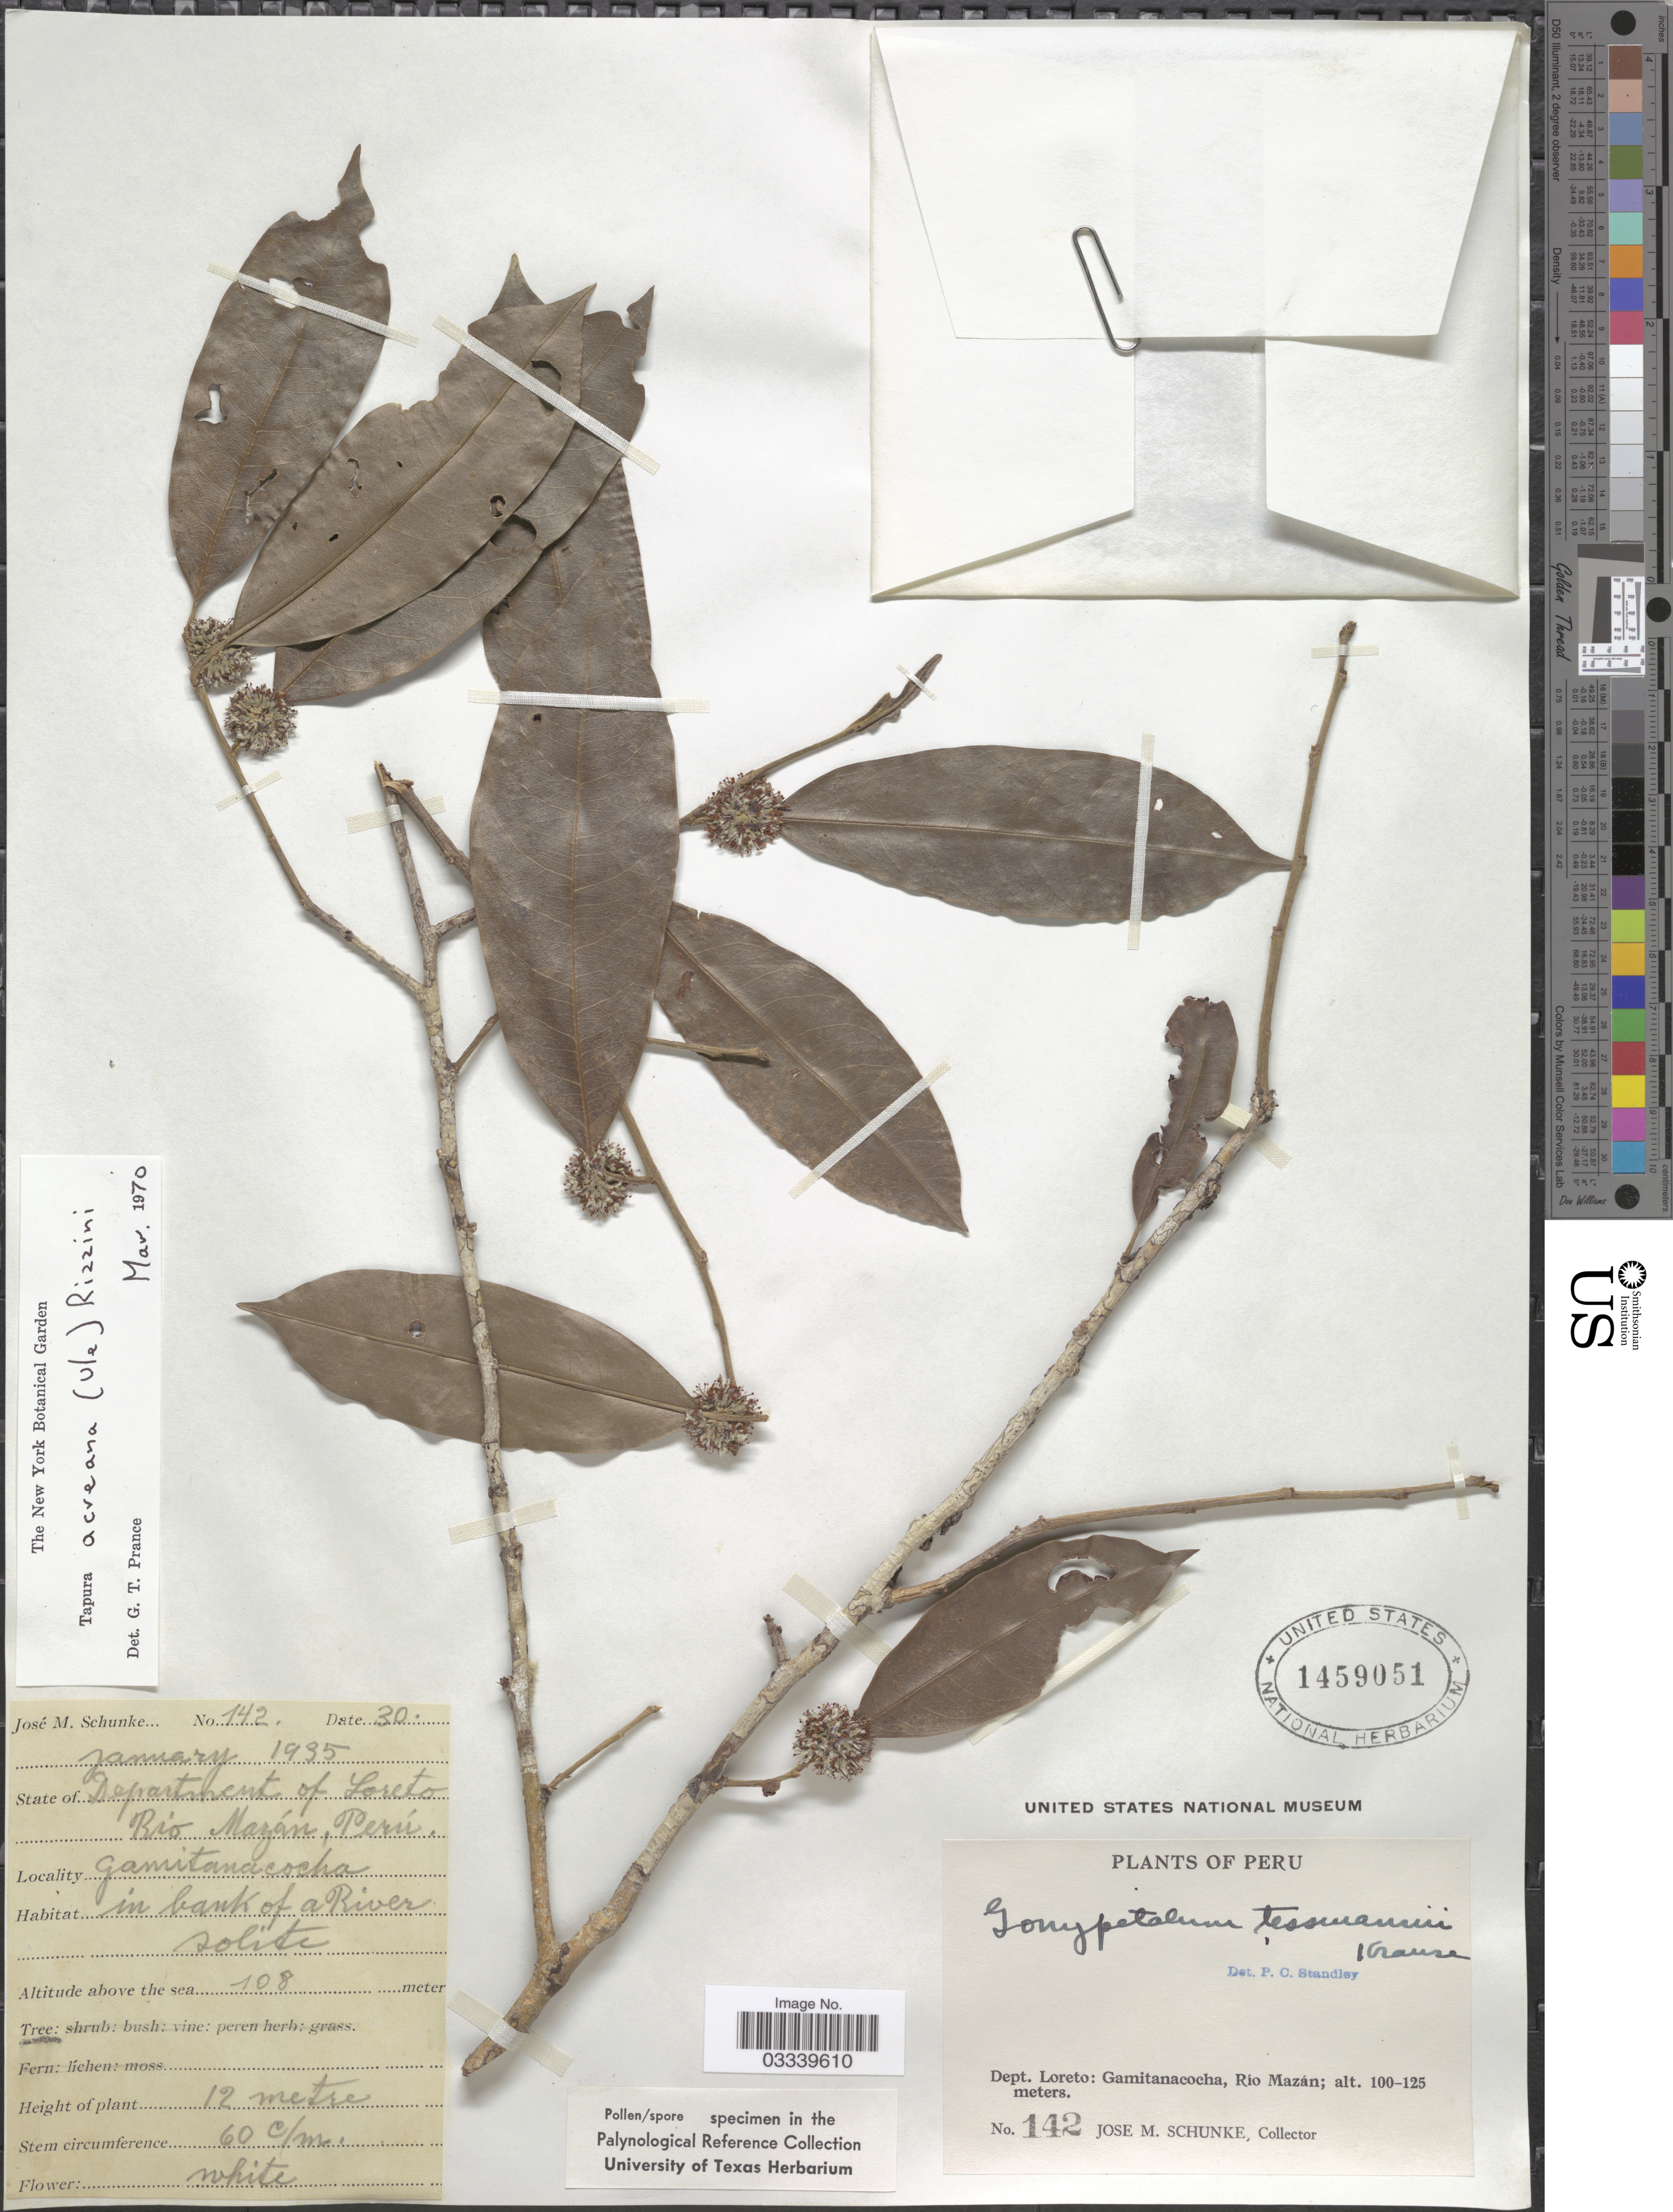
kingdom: Plantae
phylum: Tracheophyta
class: Magnoliopsida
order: Malpighiales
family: Dichapetalaceae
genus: Tapura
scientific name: Tapura acreana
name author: (Ule) Rizzini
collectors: J. M. Schunke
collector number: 142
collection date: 1935-01-30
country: Peru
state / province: Loreto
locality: Dept. Loreto: Gamitanacocha, Río Mazán.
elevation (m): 108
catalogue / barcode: US 1459051